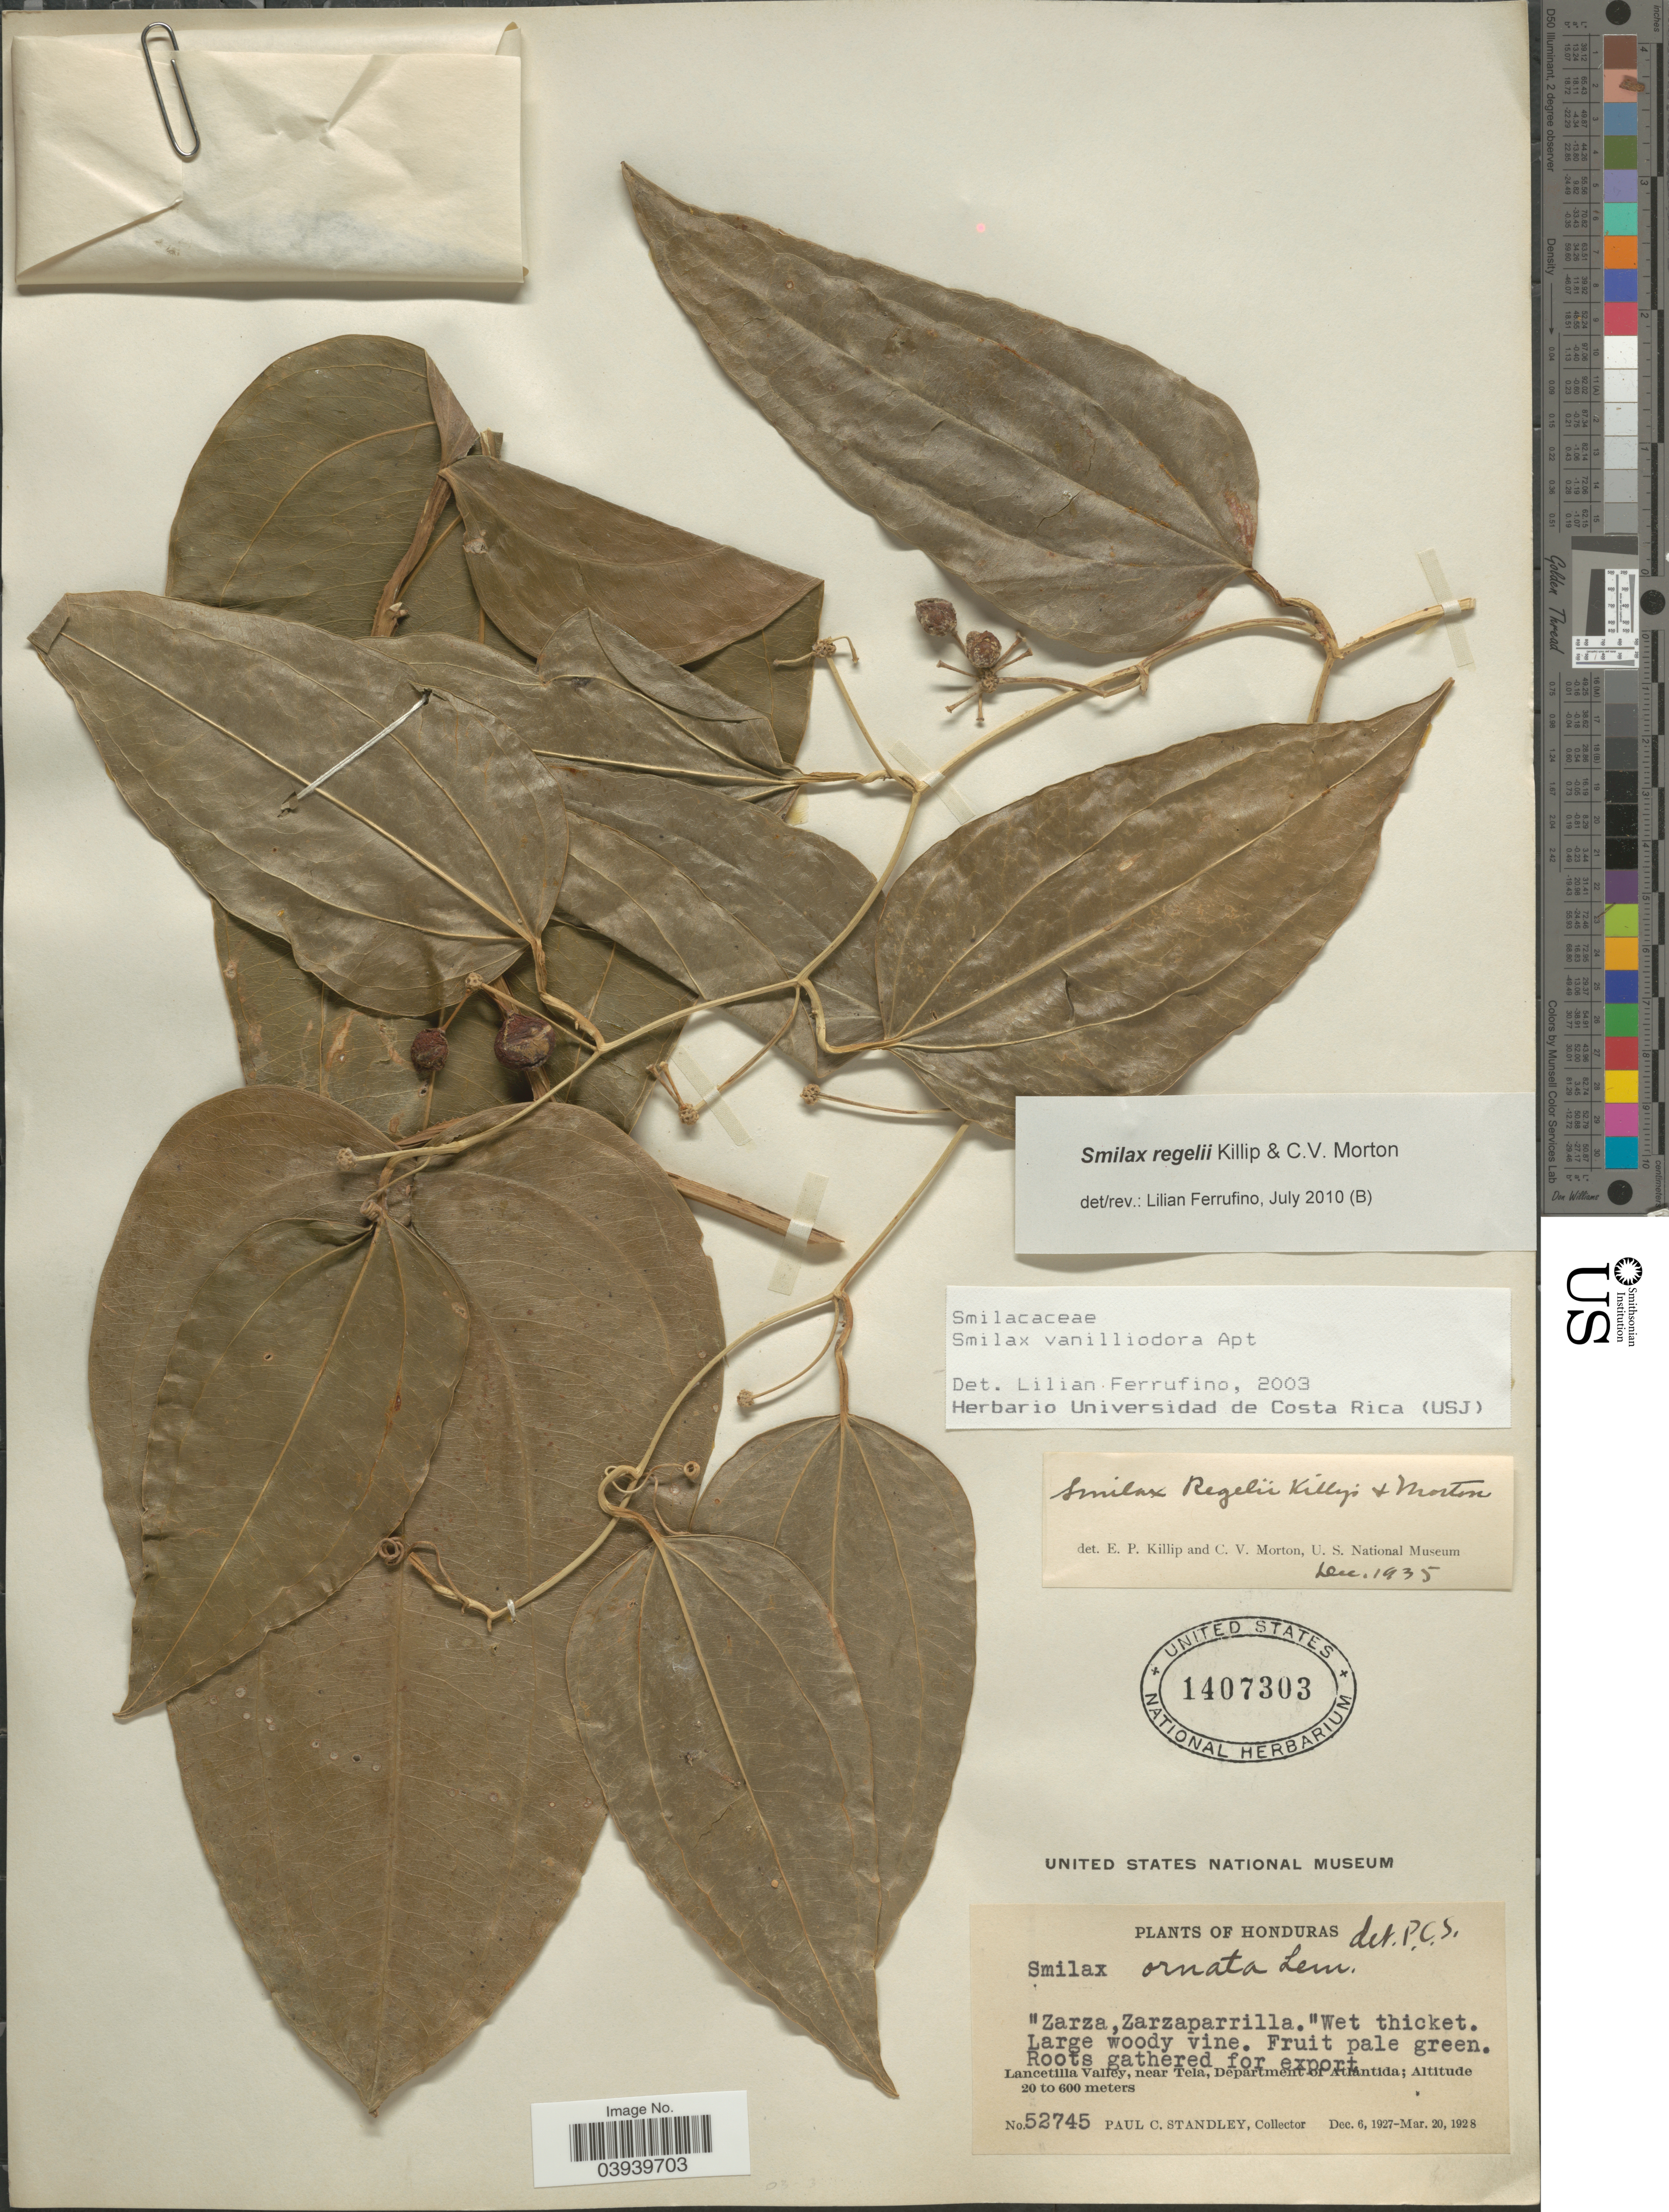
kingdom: Plantae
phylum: Tracheophyta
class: Liliopsida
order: Liliales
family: Smilacaceae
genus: Smilax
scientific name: Smilax regelii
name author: Killip & C.V. Morton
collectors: P. C. Standley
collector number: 52745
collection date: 1927-12-06/1928-03-30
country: Honduras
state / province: Atlantida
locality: Lancetilla Valley, near Tela, Department of Atlántida.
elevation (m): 20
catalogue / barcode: US 1407303